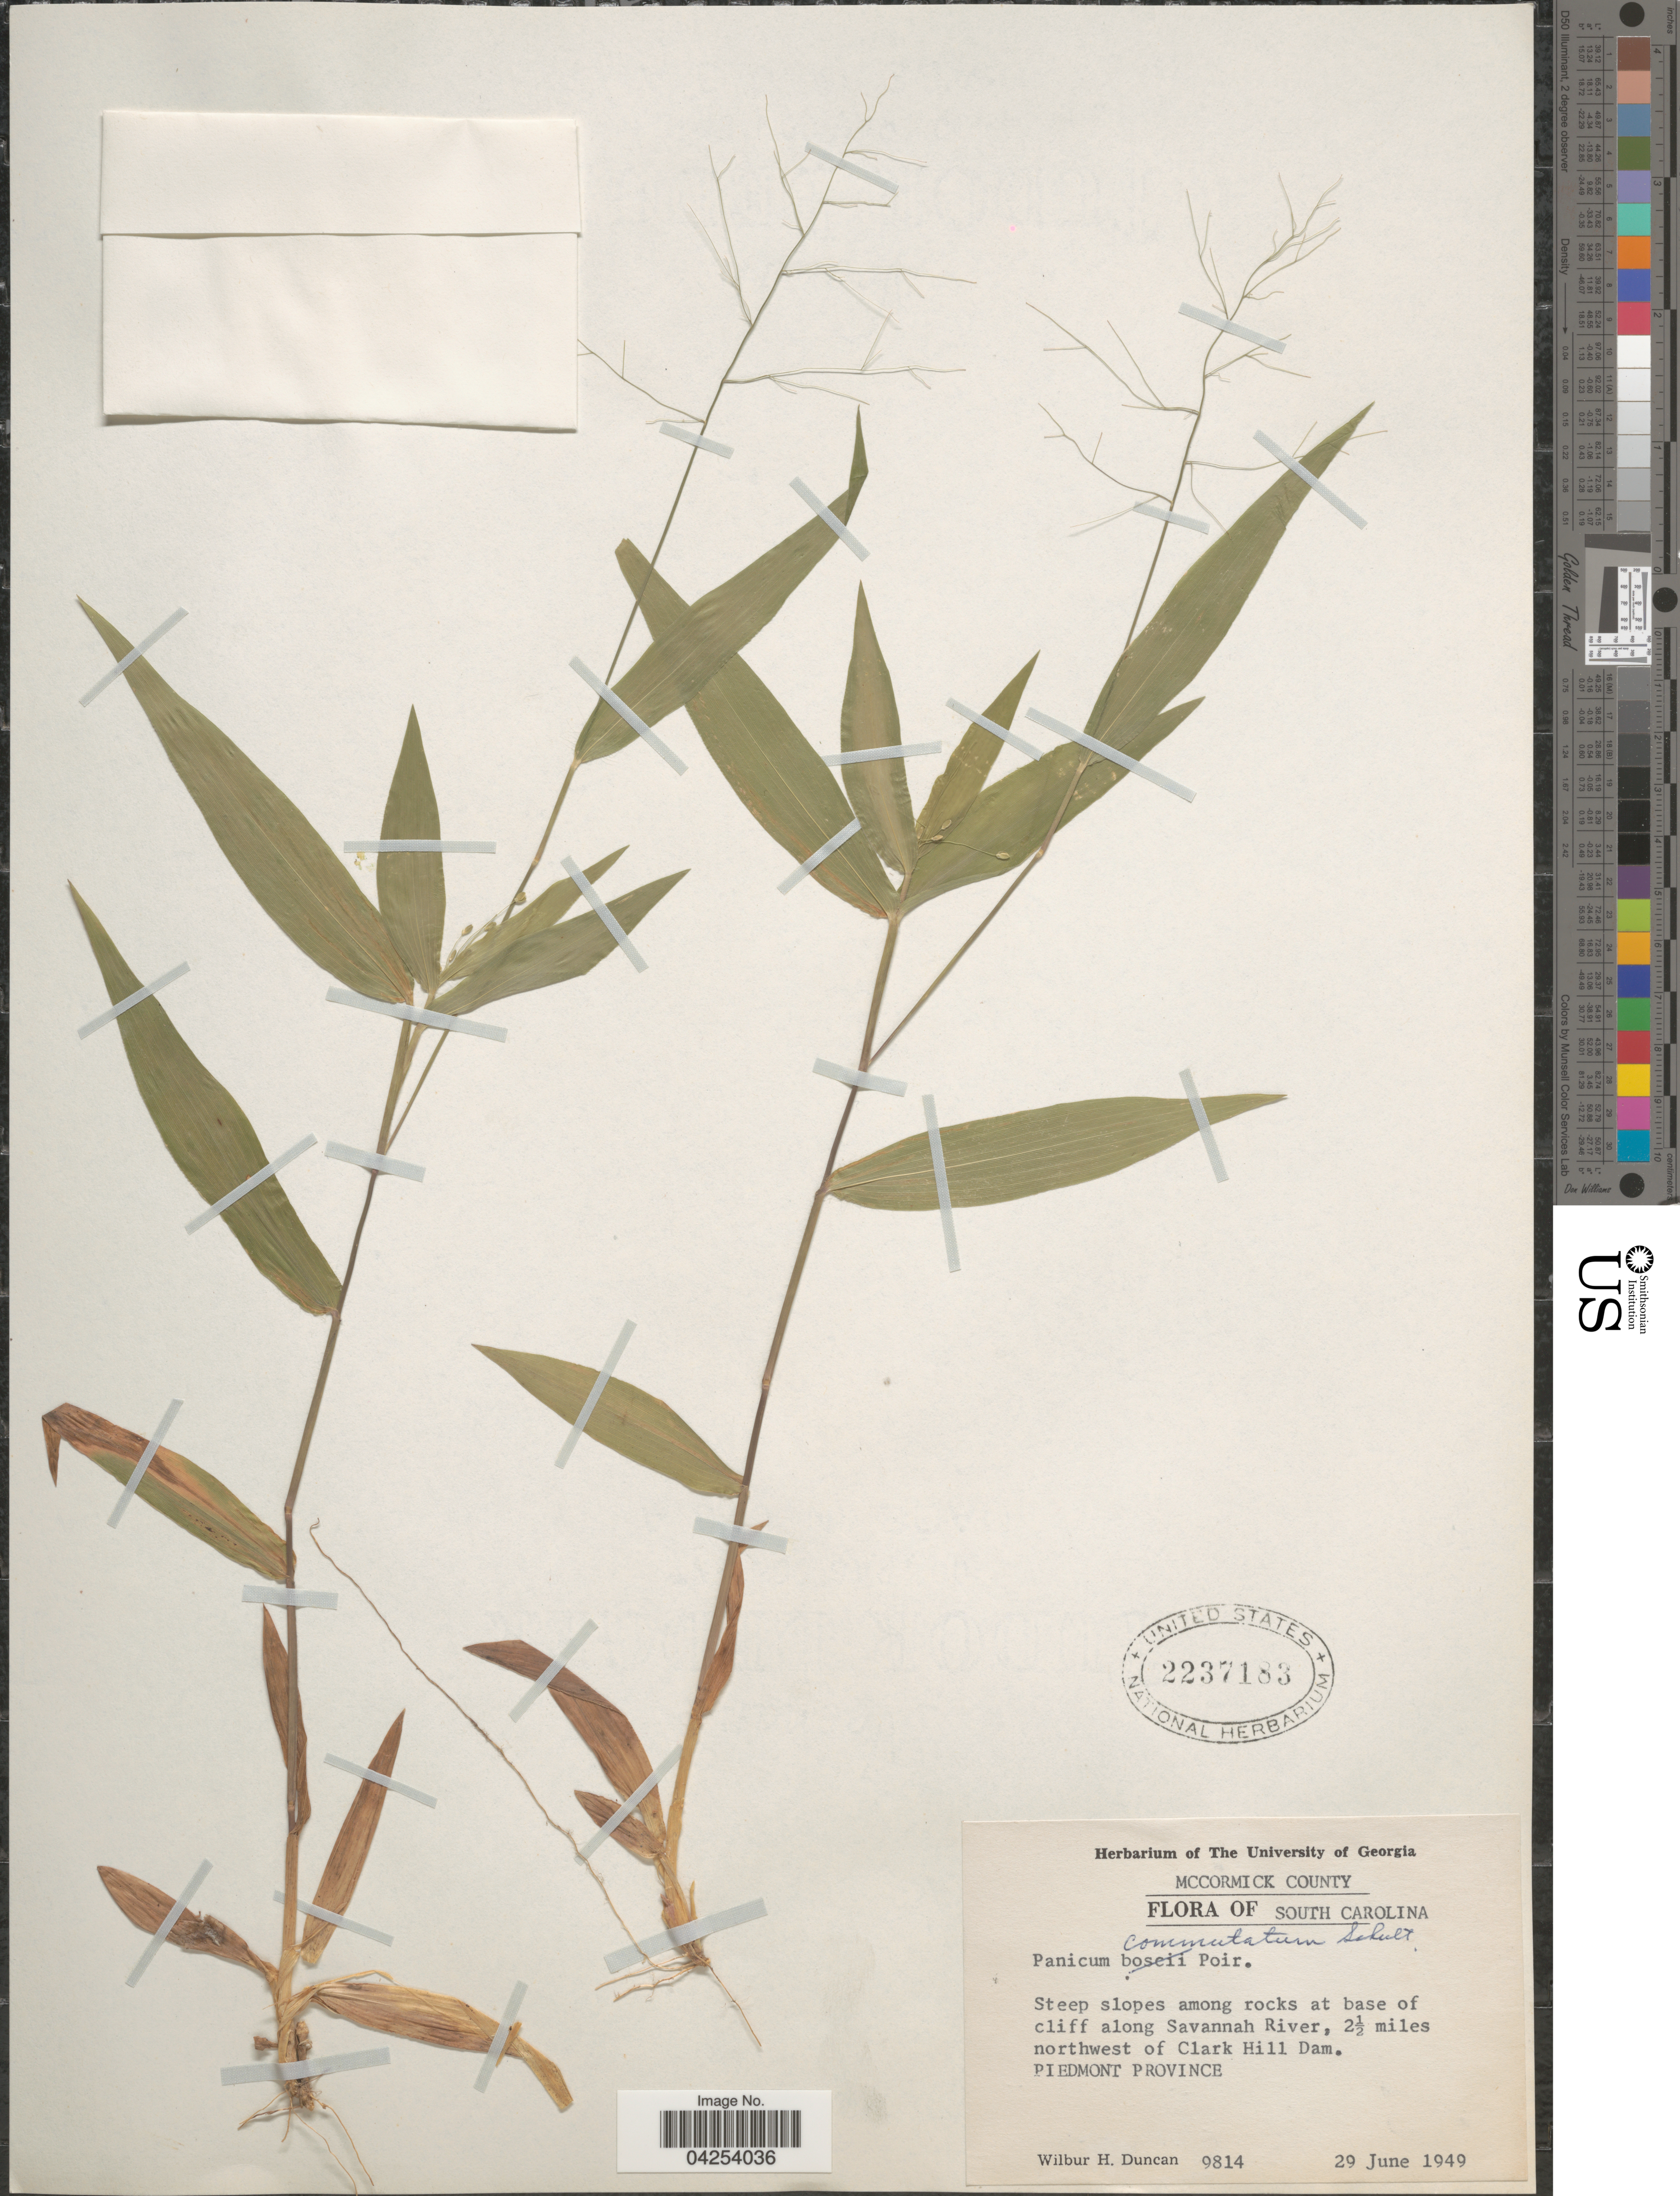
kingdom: Plantae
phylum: Tracheophyta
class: Liliopsida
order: Poales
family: Poaceae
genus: Dichanthelium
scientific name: Dichanthelium commutatum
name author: (Schult.) Gould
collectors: W. H. Duncan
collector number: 9814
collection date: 1949-06-29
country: United States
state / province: South Carolina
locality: McCormick County. Steep slopes among rocks at base of cliff along Savannah River, 2½ miles northwest of Clark Hill Dam. Piedmont Province.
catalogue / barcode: US 2237183